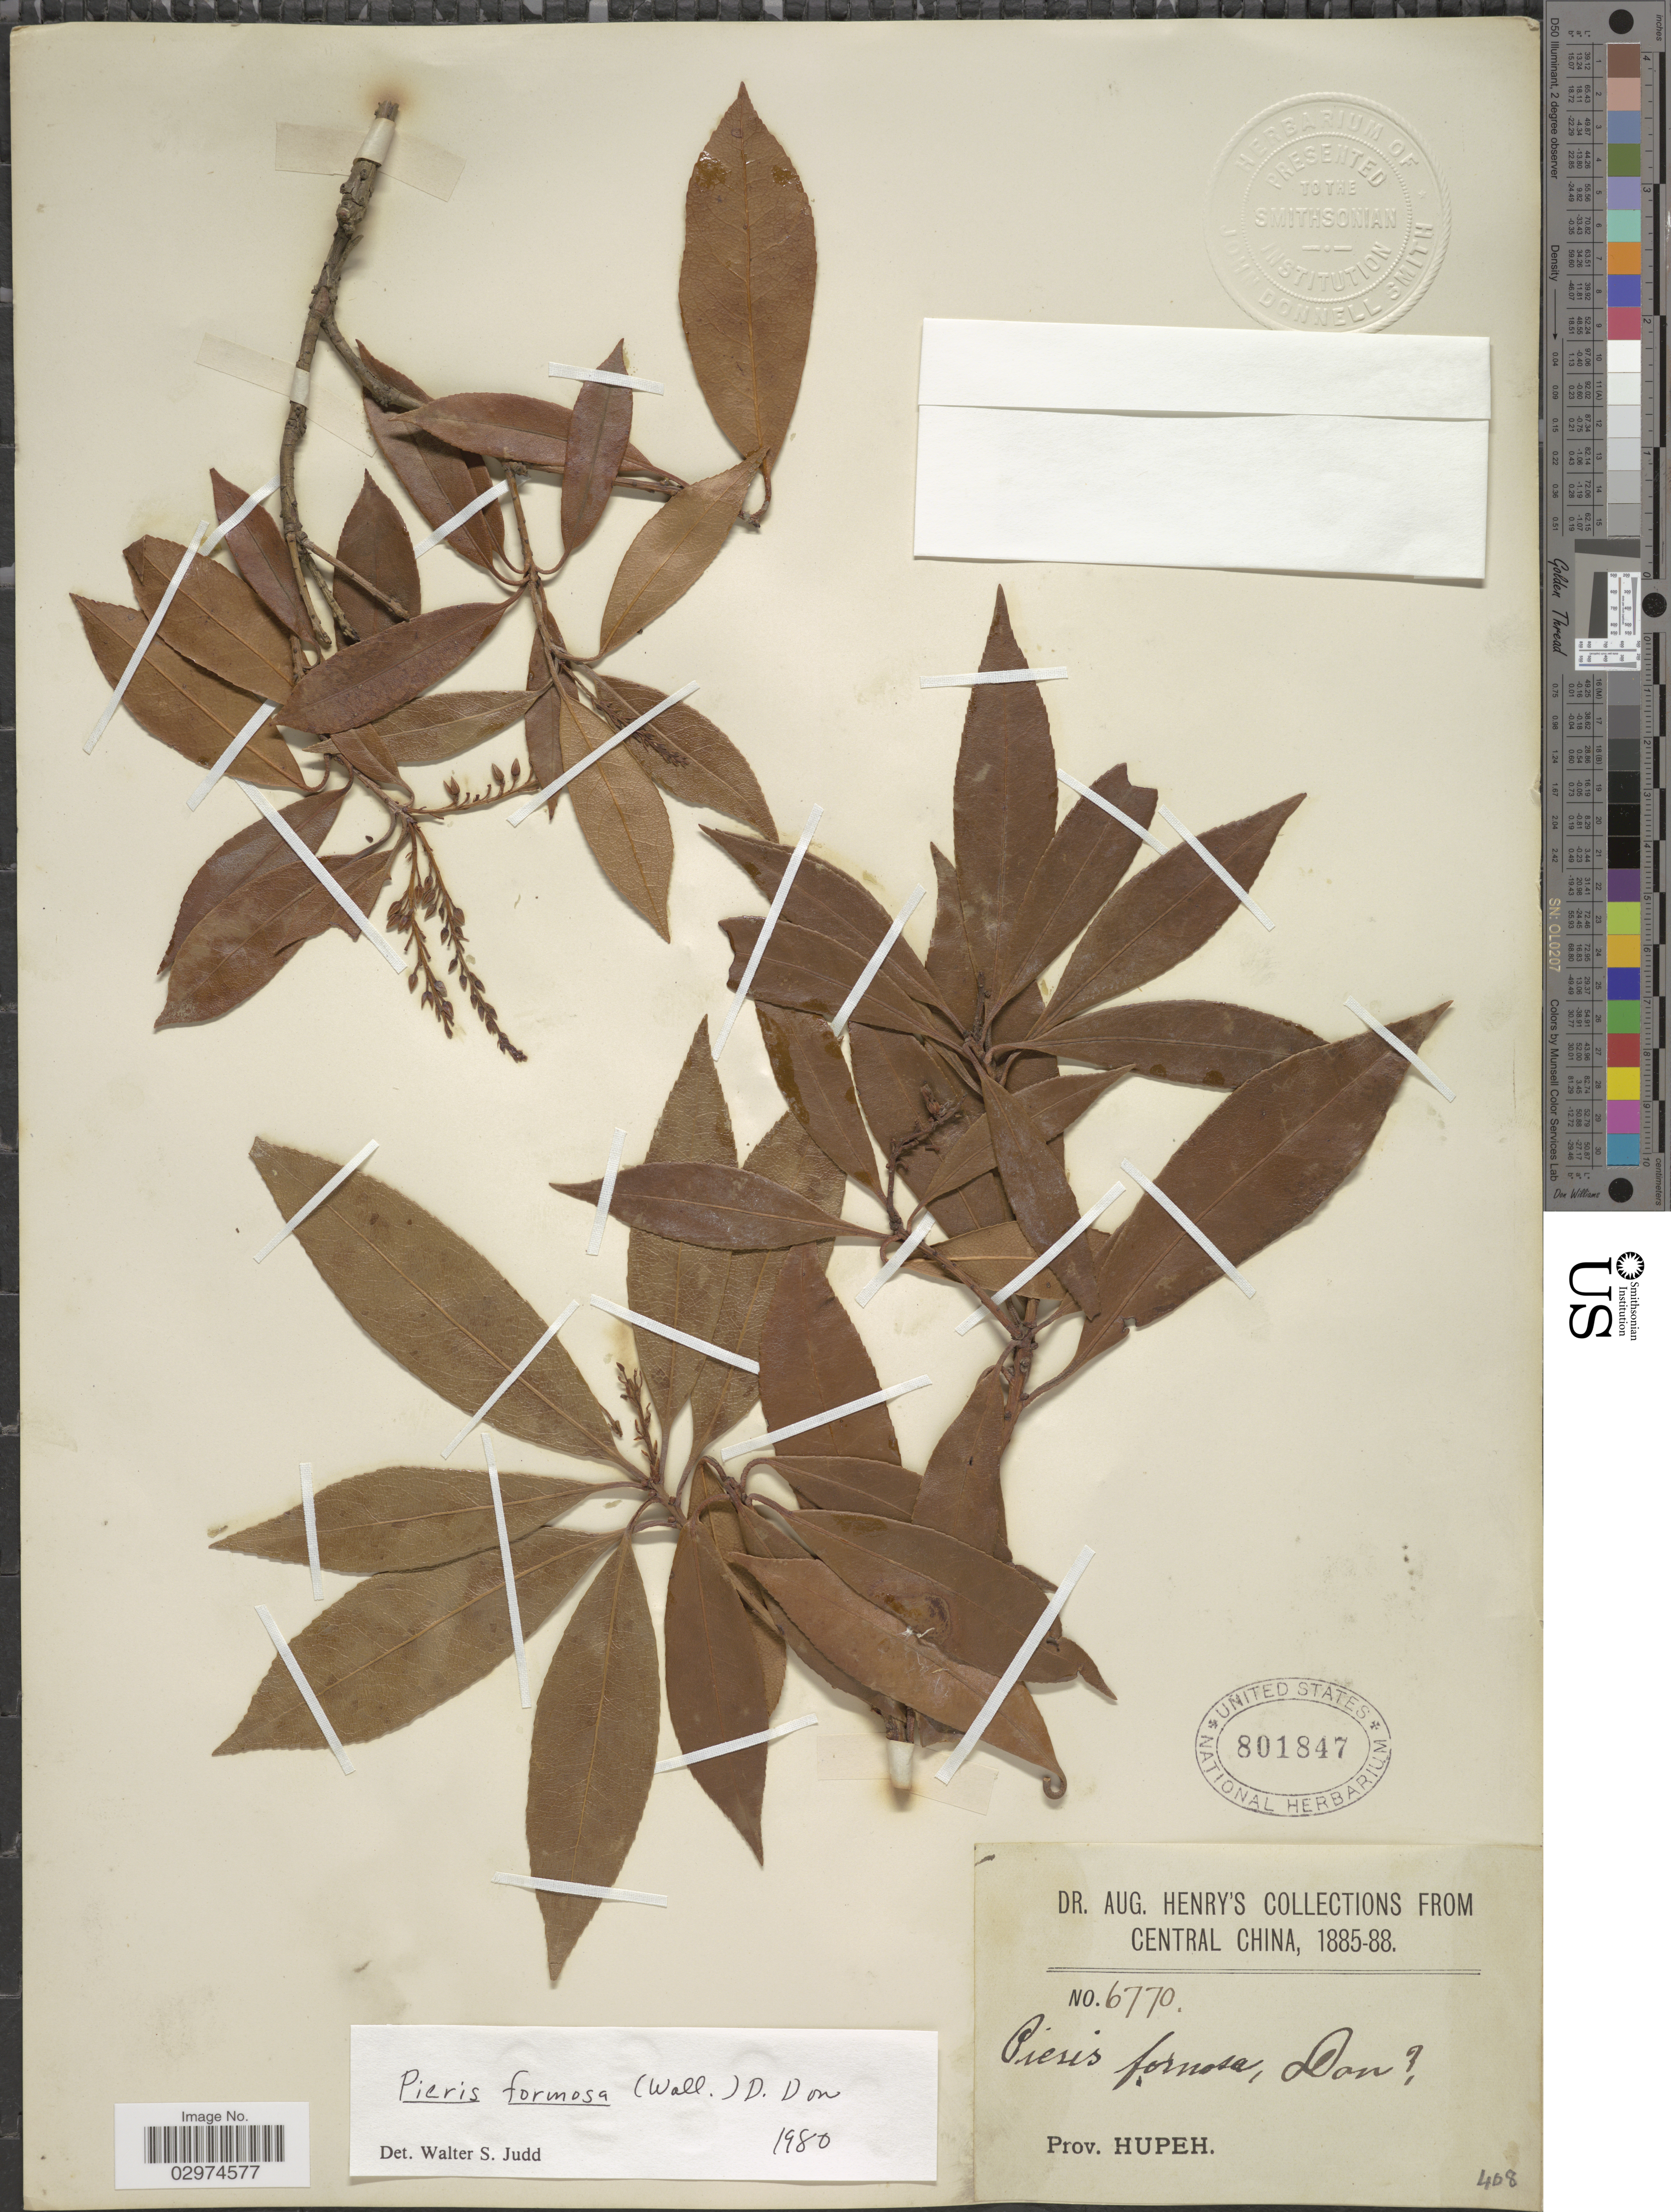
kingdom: Plantae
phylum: Tracheophyta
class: Magnoliopsida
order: Ericales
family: Ericaceae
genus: Pieris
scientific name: Pieris formosa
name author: (Wall.) D. Don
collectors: A. Henry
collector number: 6770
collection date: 1885/1888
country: China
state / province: Hubei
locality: Central China, Prov. Hupeh.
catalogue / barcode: US 801847